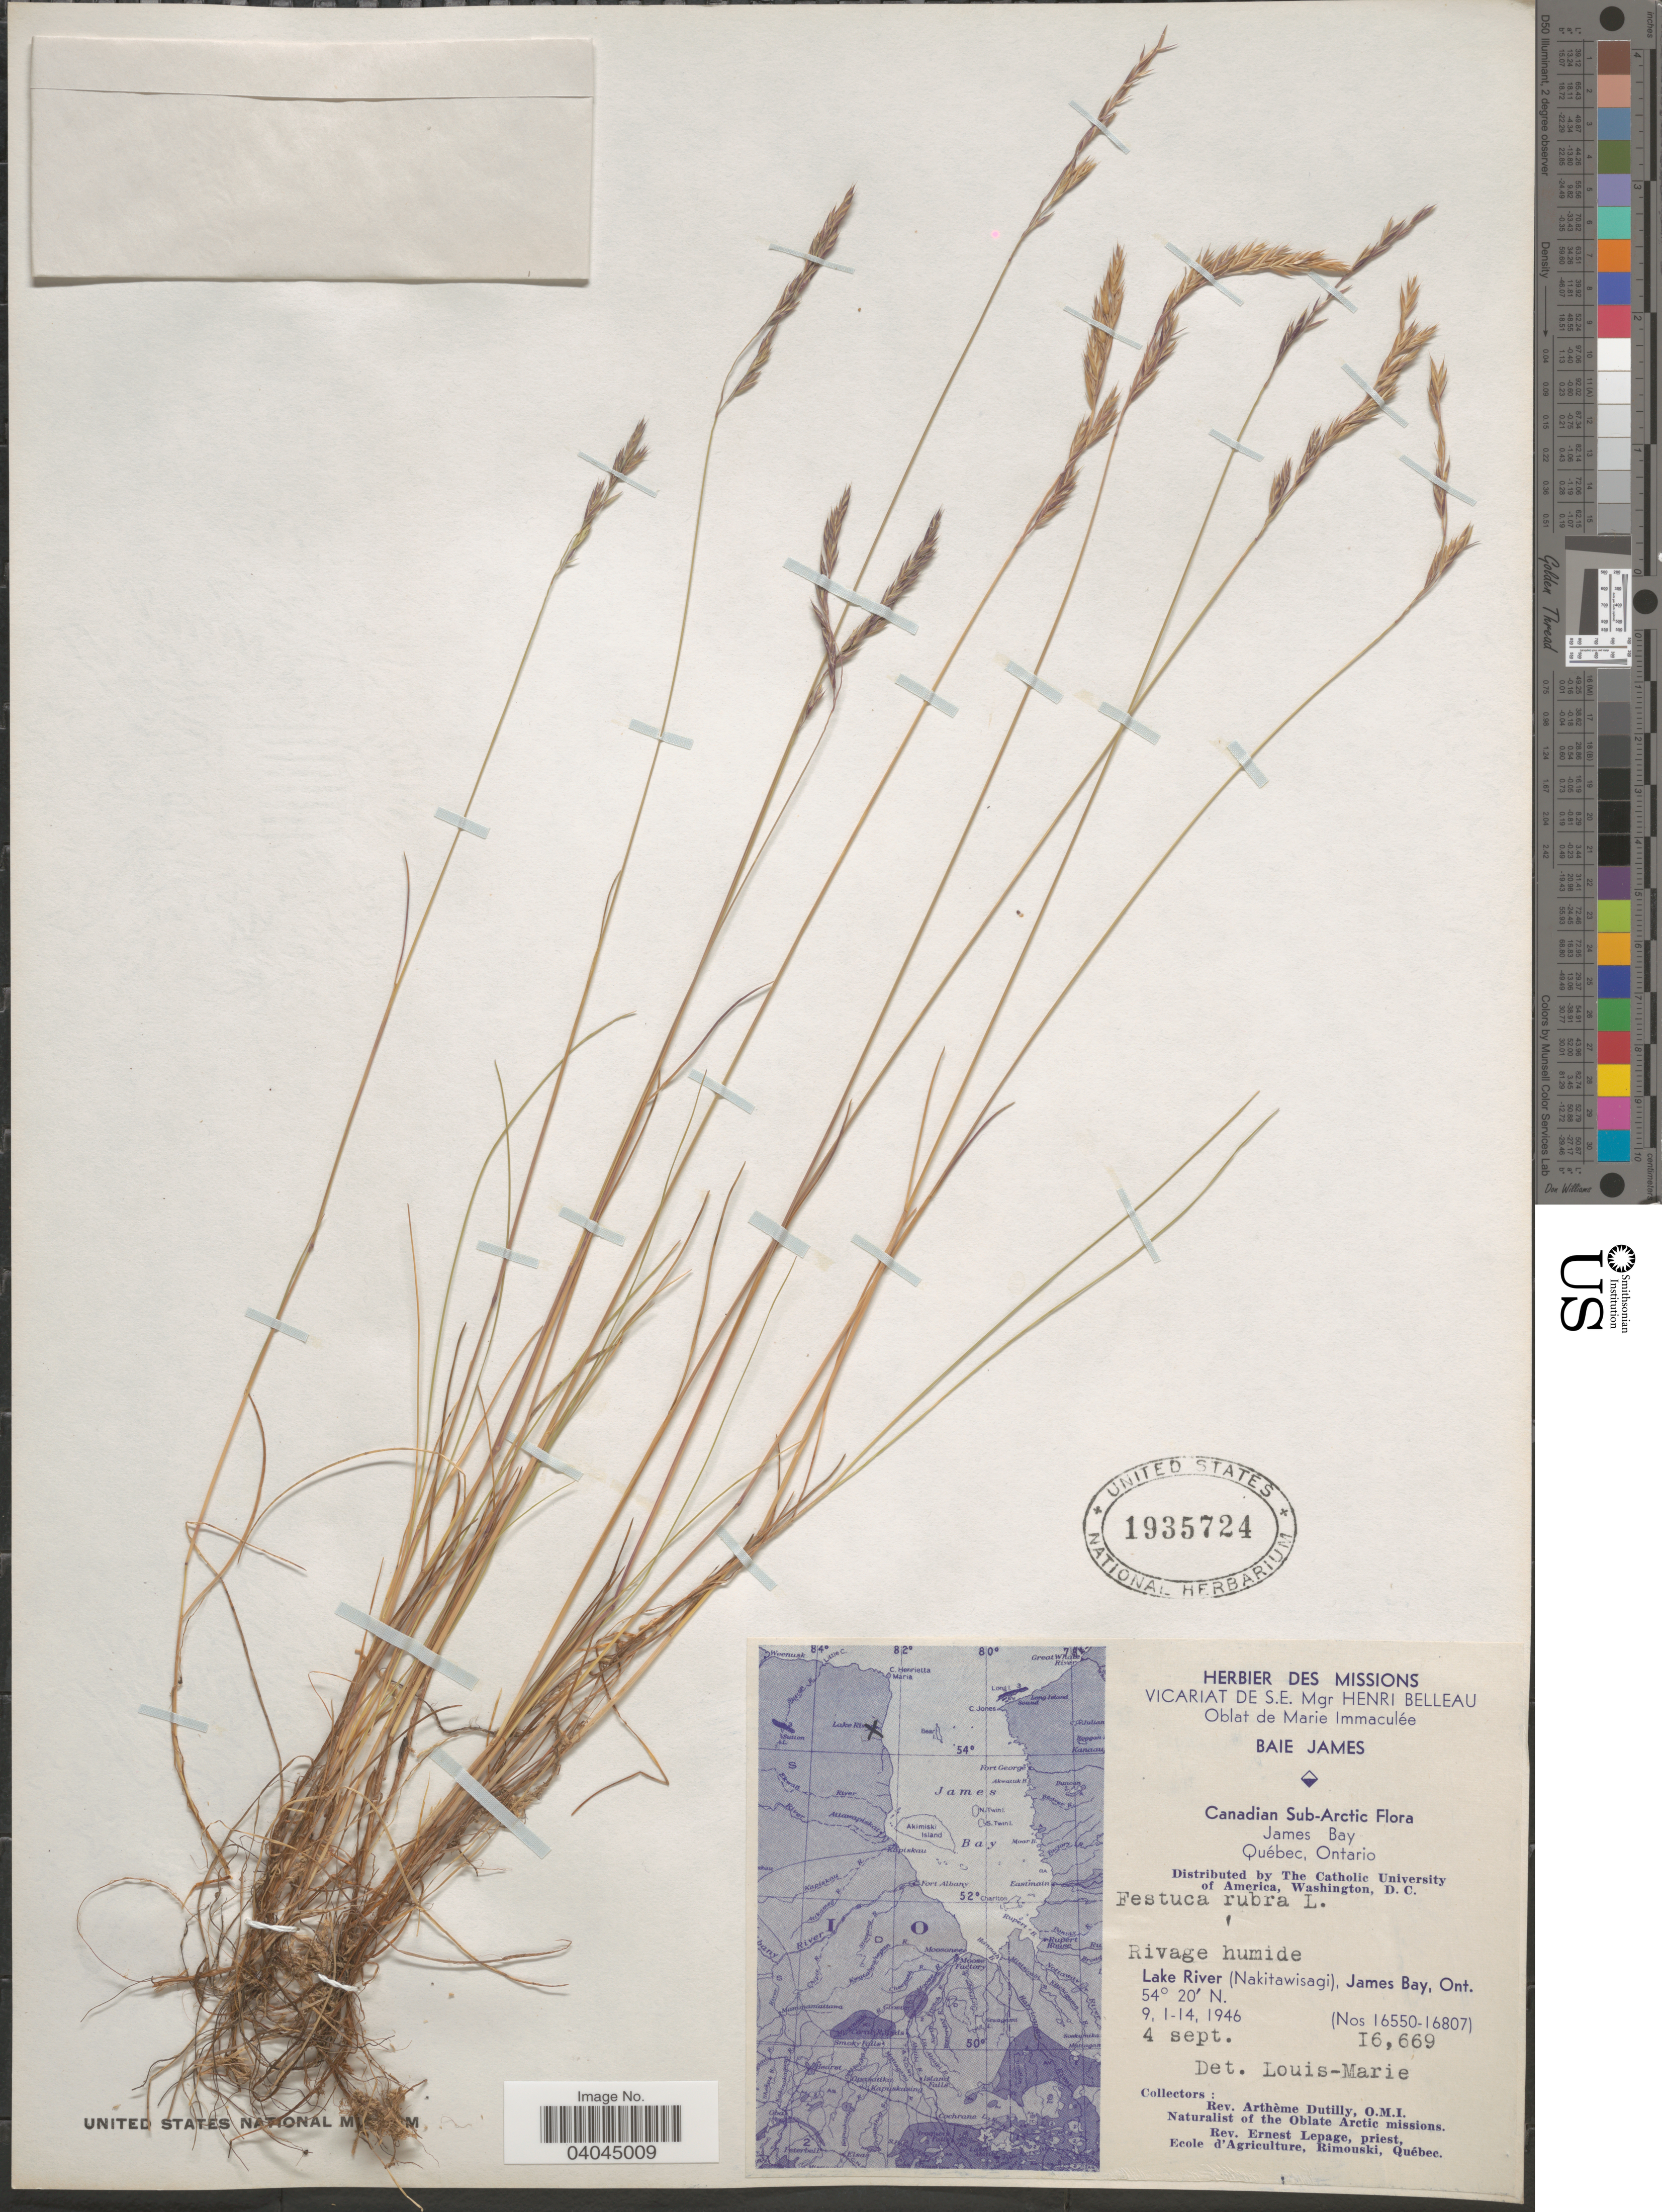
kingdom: Plantae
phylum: Tracheophyta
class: Liliopsida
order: Poales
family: Poaceae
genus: Festuca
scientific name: Festuca rubra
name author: L.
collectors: A. Dutilly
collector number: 16669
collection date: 1946-09-04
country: Canada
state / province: Ontario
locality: Canadian Sub-Arctic. James Bay. Lake River (Nakitawisagi), James Bay.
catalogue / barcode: US 1935724